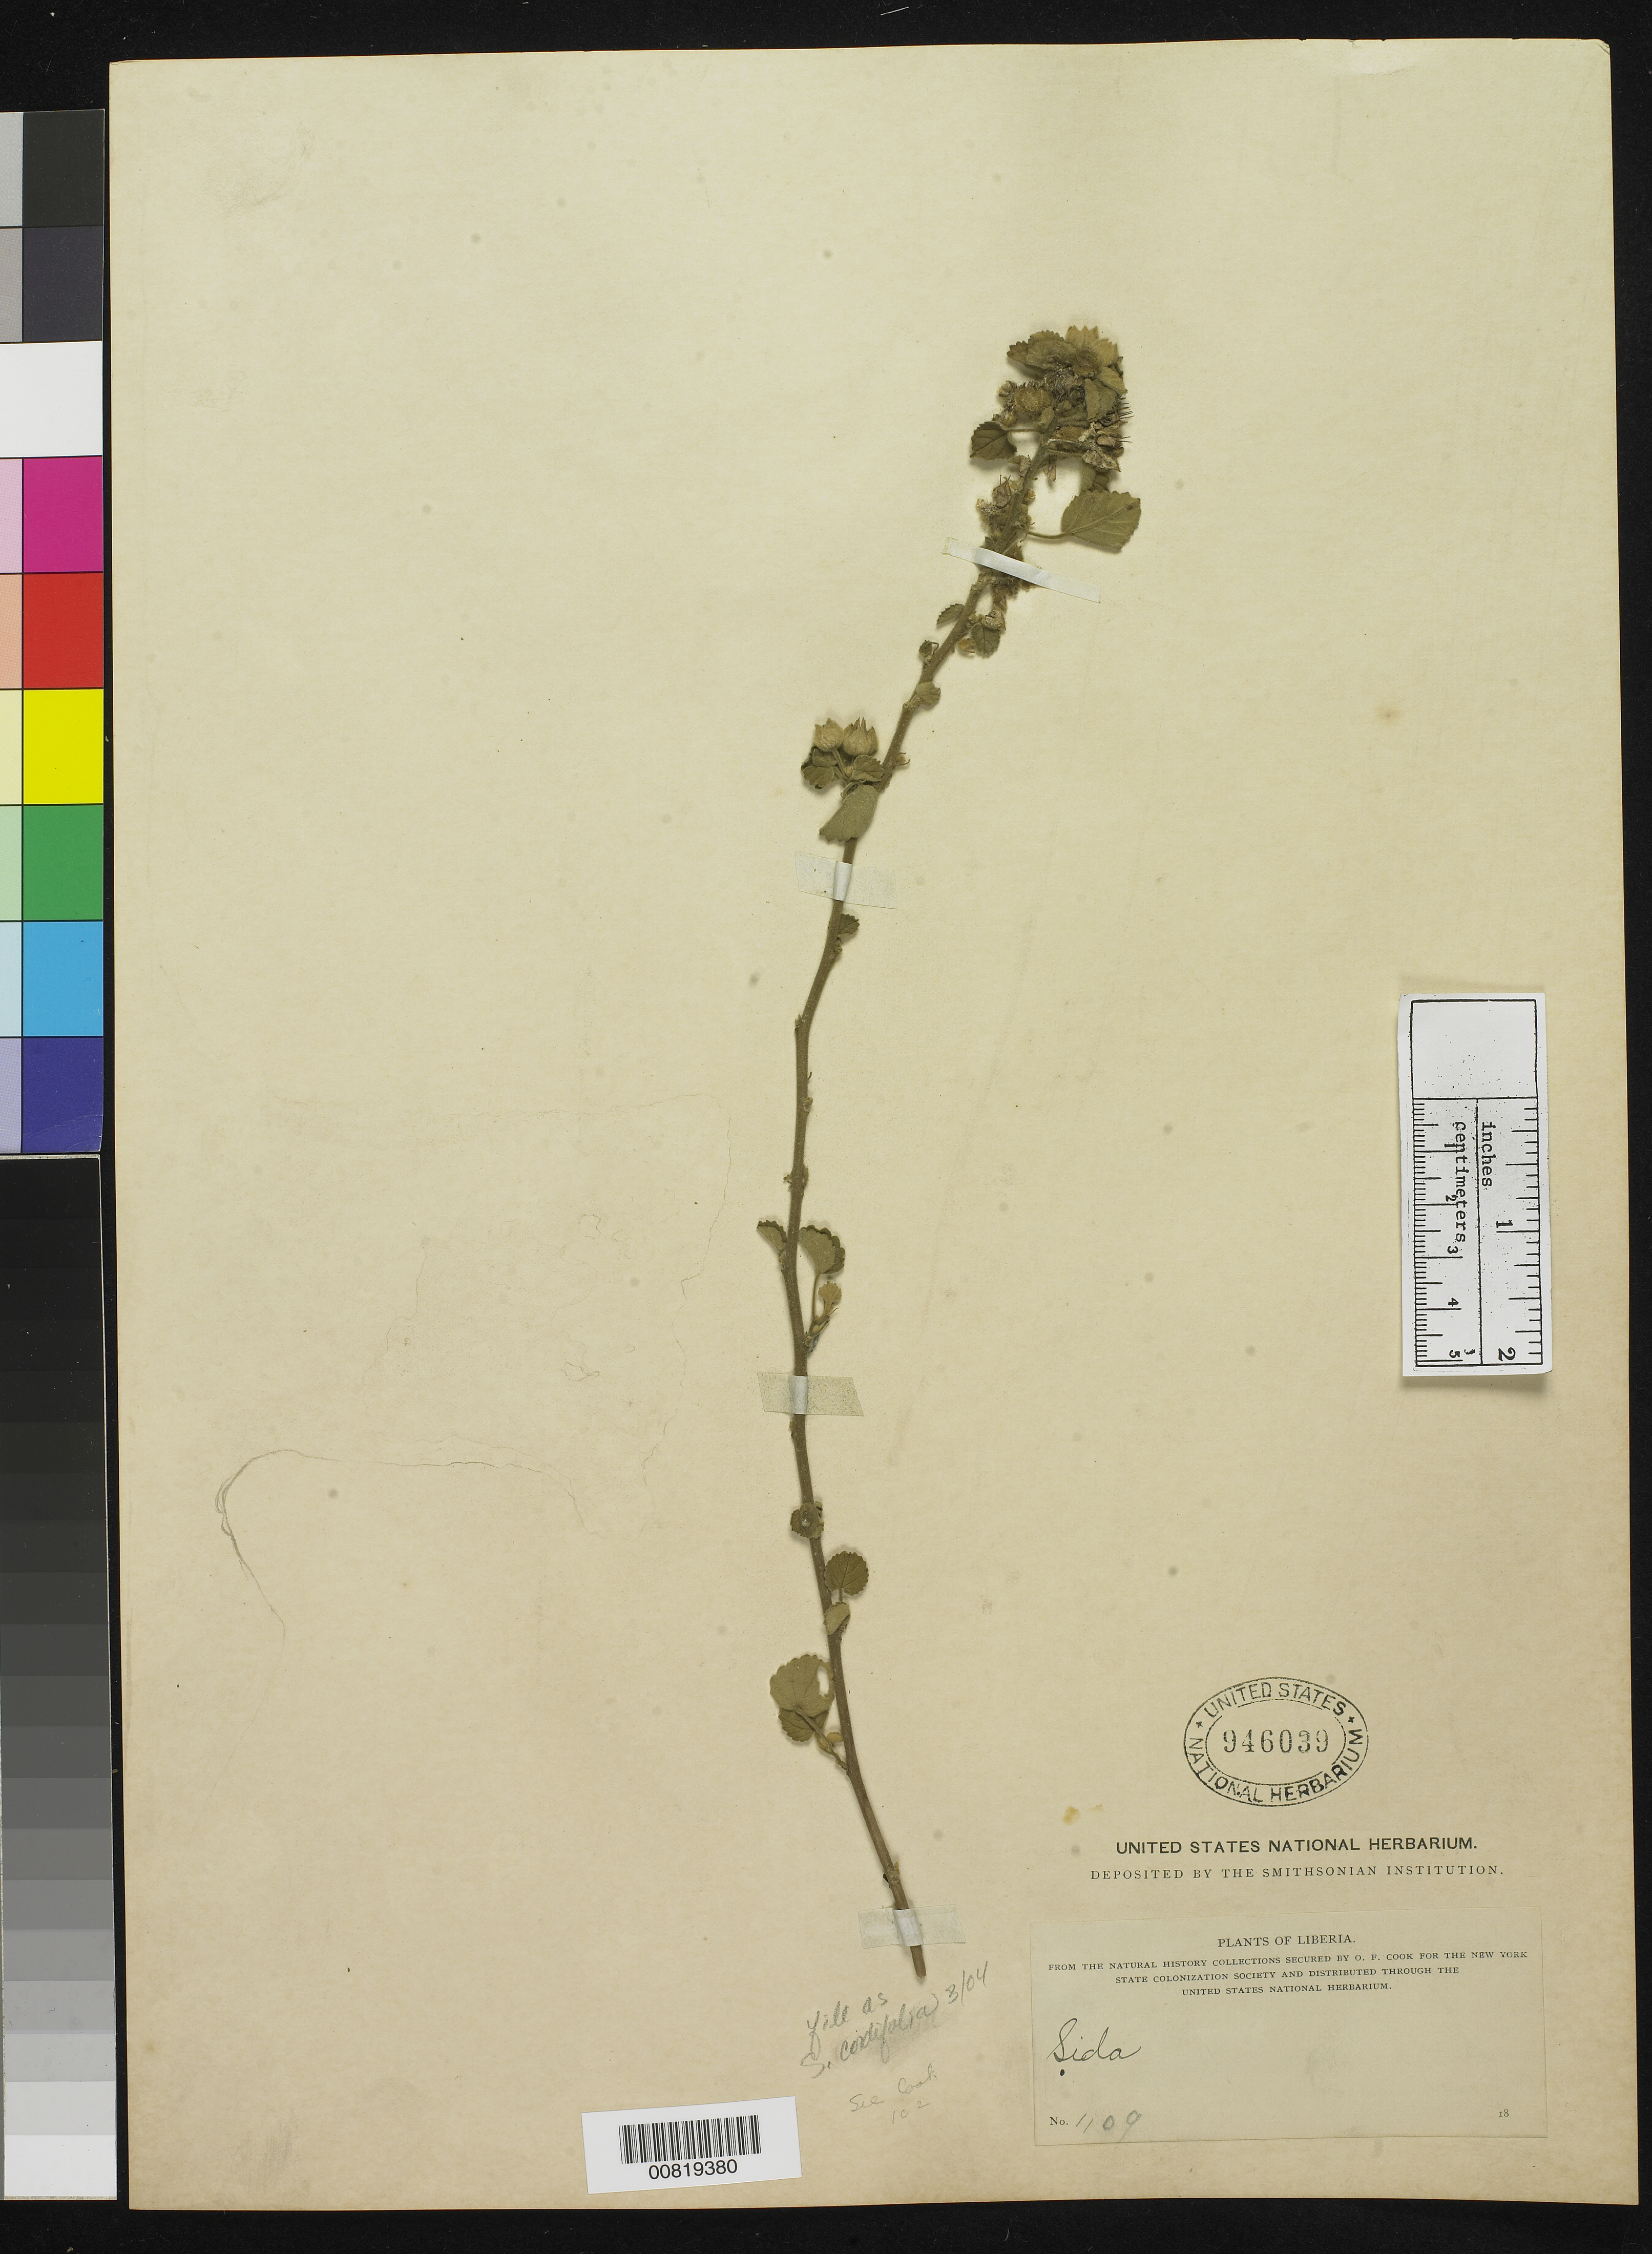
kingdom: Plantae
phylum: Tracheophyta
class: Magnoliopsida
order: Malvales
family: Malvaceae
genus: Sida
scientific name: Sida cordifolia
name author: L.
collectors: O. F. Cook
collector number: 109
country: Liberia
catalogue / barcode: US 946039